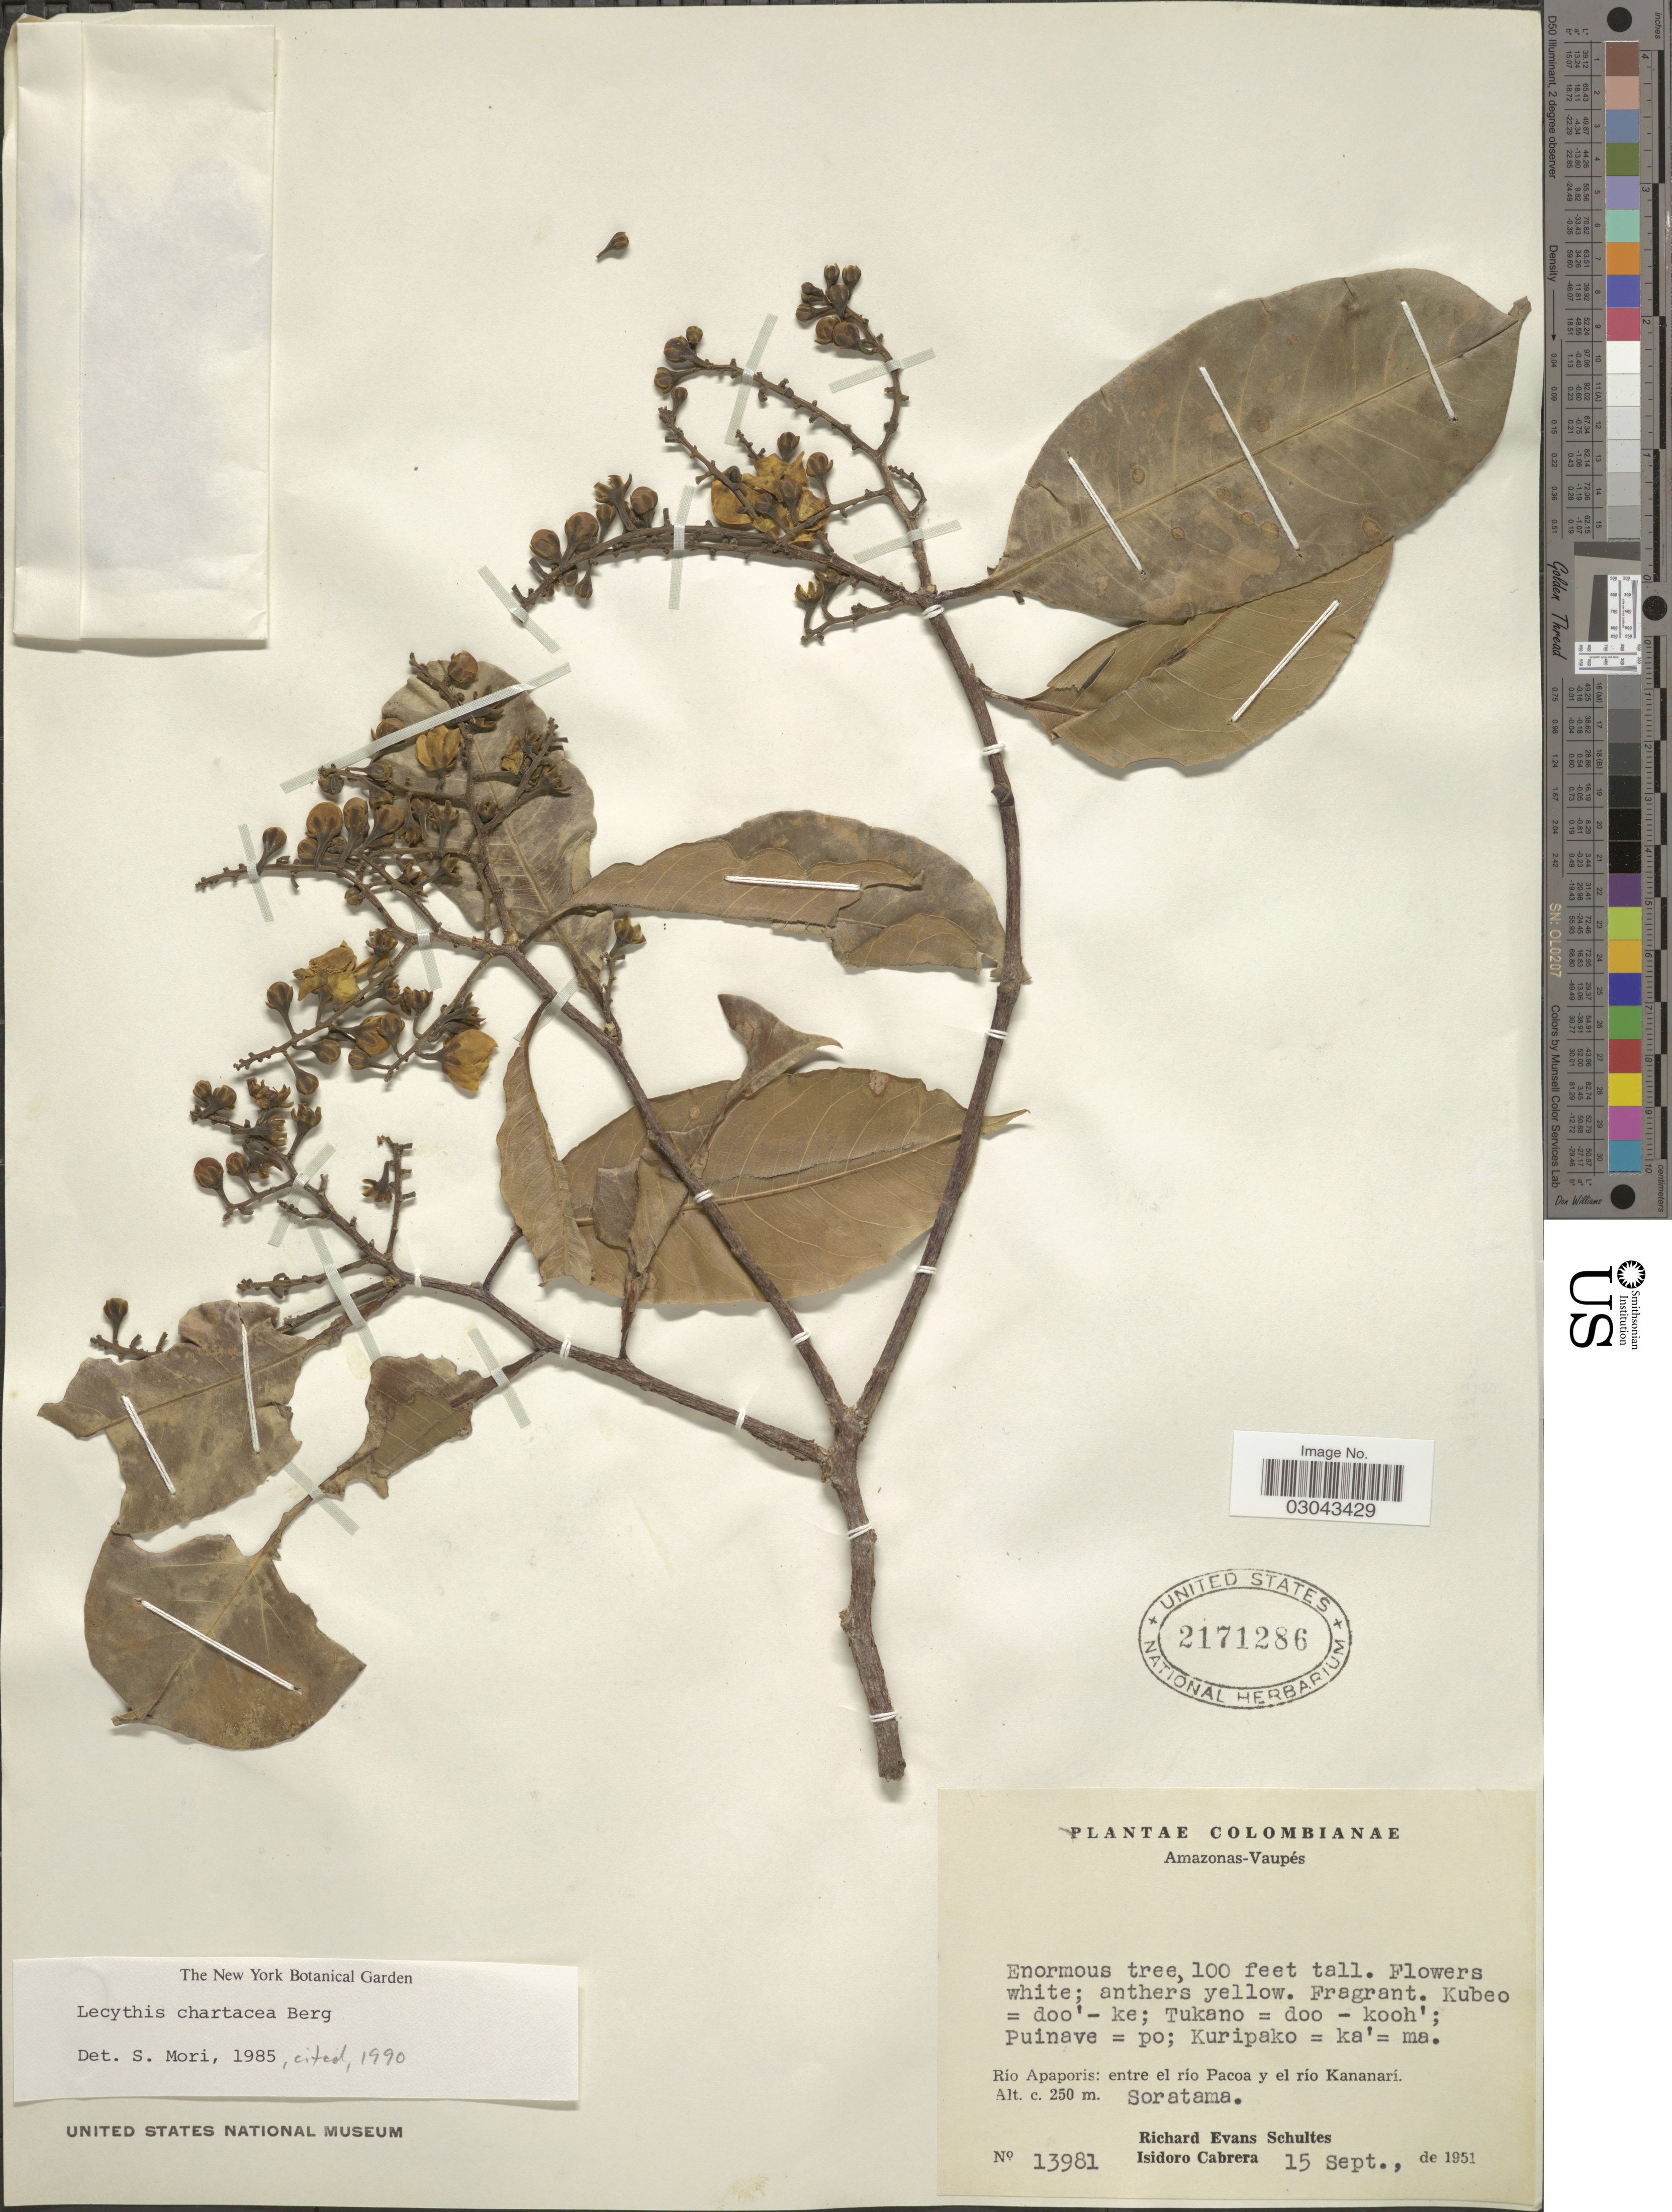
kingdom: Plantae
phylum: Tracheophyta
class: Magnoliopsida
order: Ericales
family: Lecythidaceae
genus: Lecythis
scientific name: Lecythis chartacea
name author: O. Berg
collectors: R. E. Schultes & I. Cabrera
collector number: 13981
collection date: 1951-09-15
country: Colombia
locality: Amazonas-Vaupés, Río Apaporis: entre el río Pacoa y el río Kananarí. Soratama.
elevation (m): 250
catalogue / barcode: US 2171286